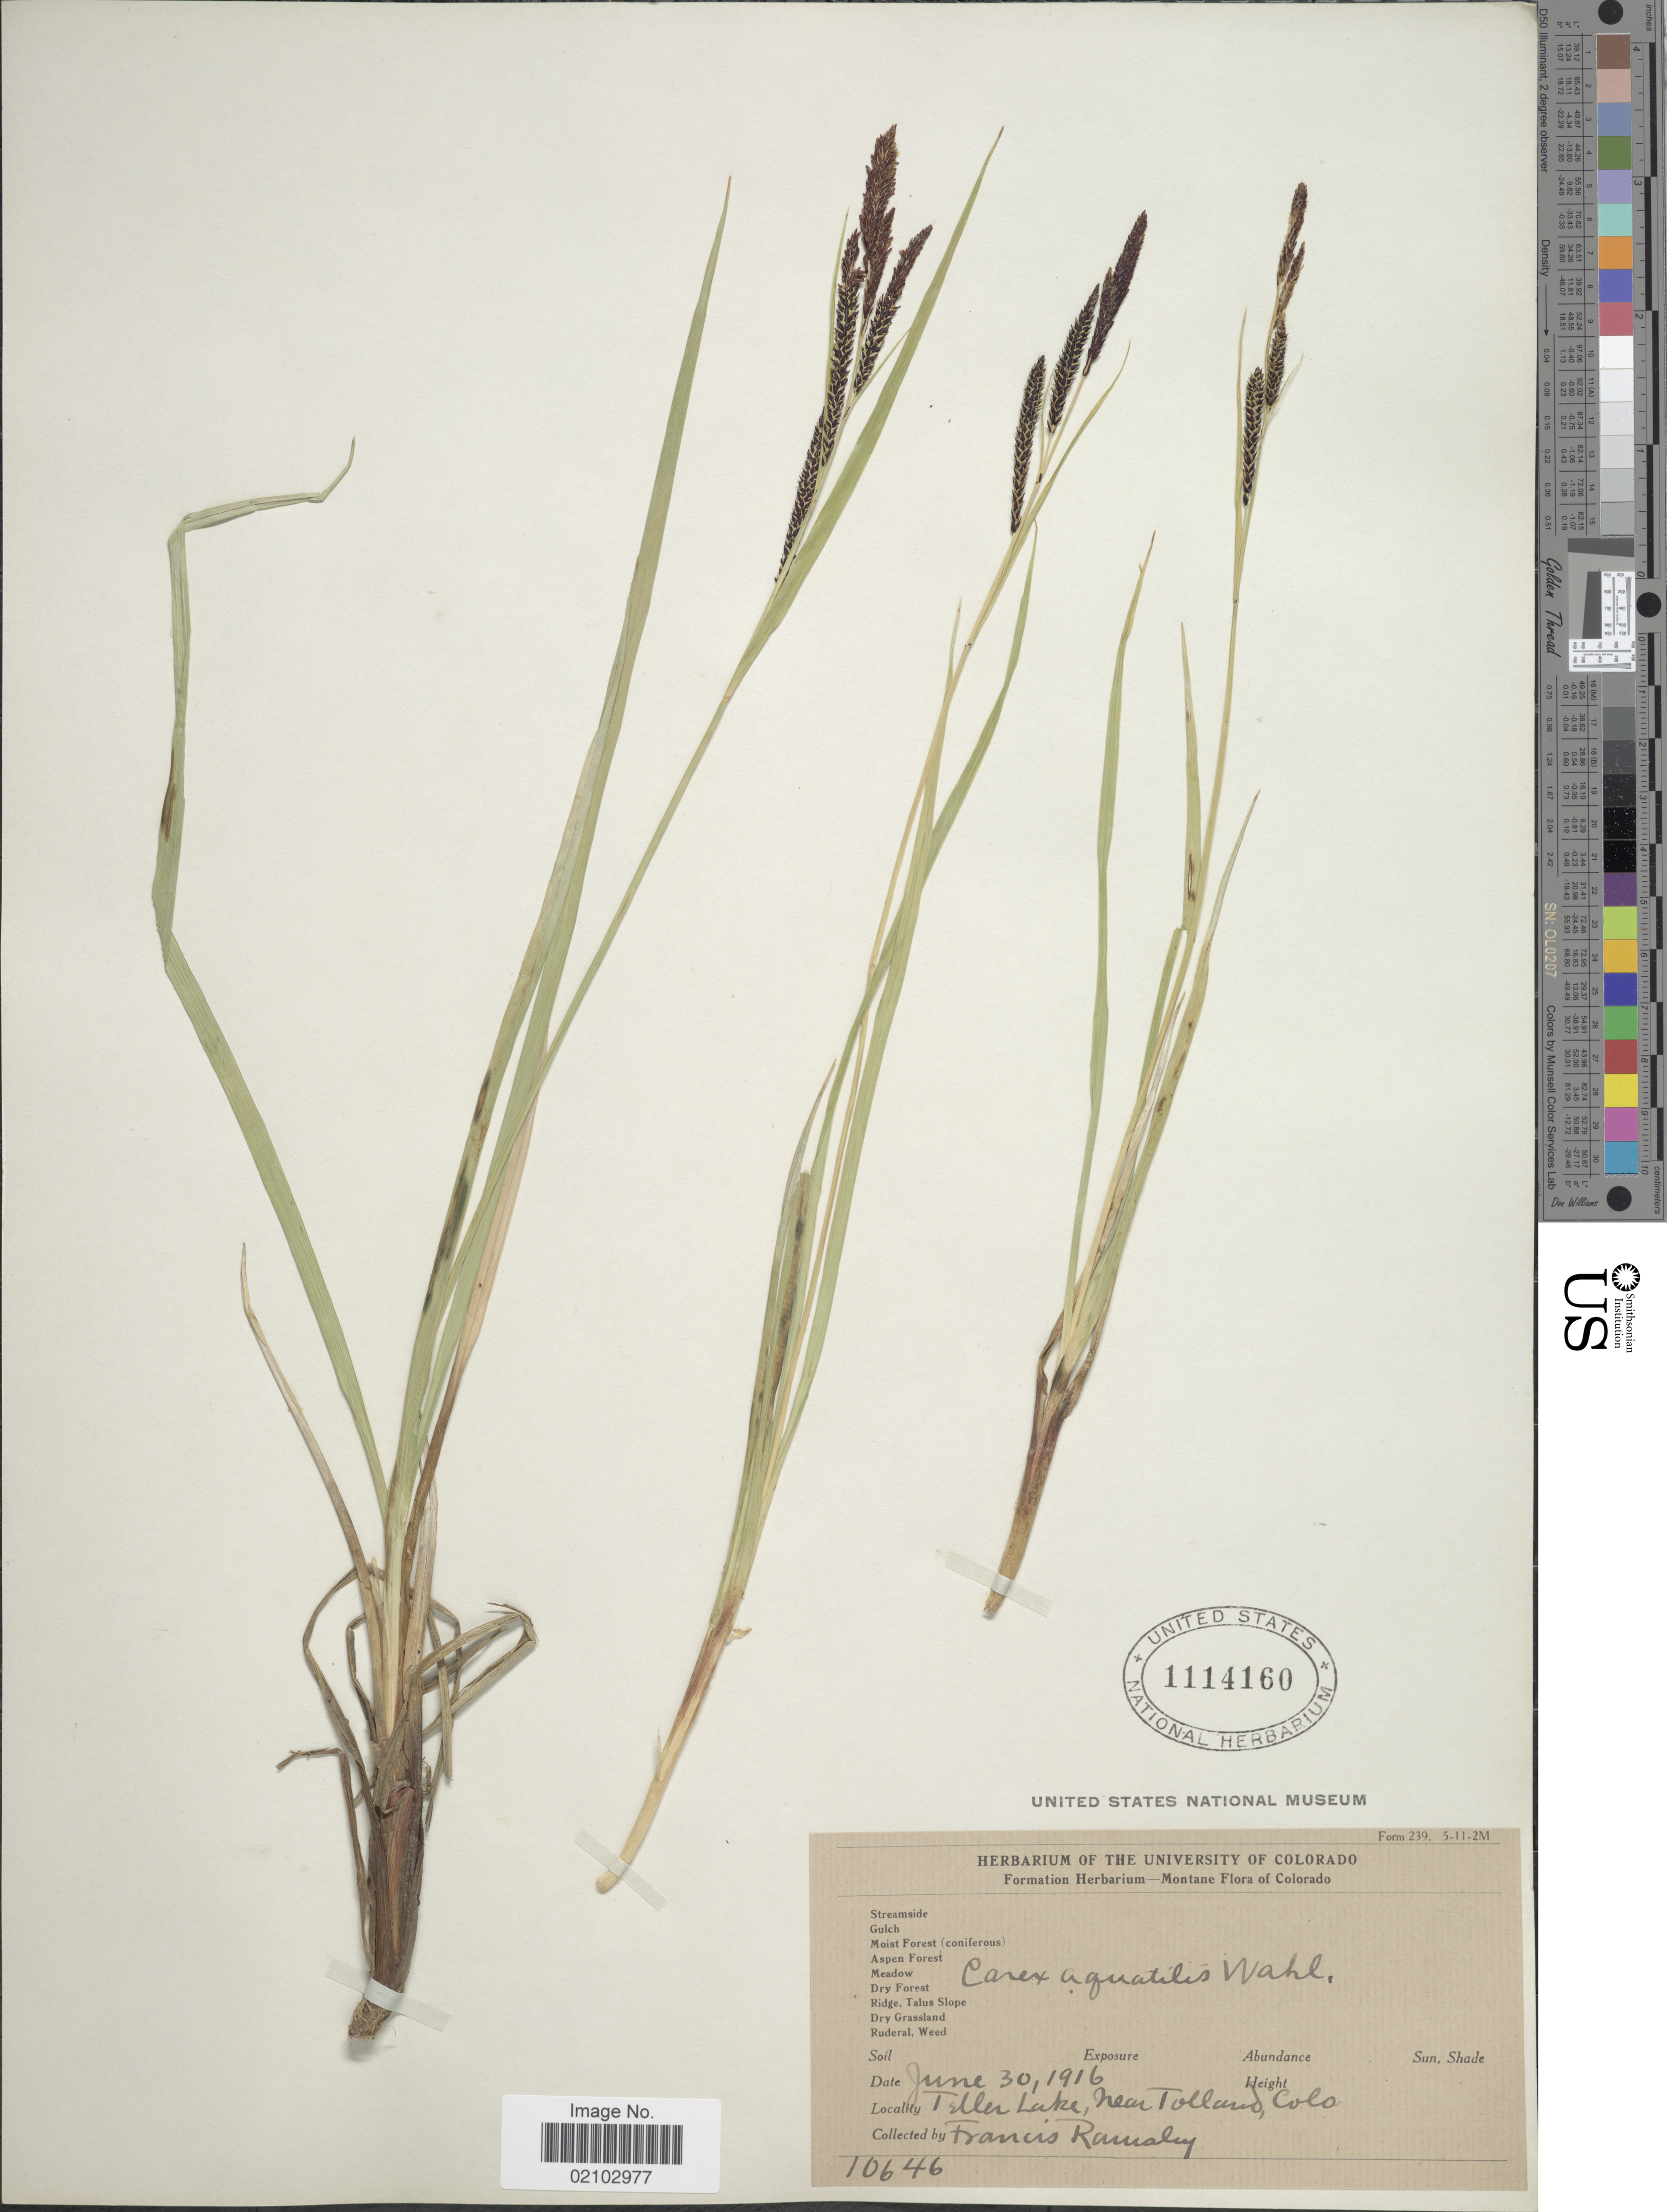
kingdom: Plantae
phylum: Tracheophyta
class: Liliopsida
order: Poales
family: Cyperaceae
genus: Carex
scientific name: Carex aquatilis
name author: Wahlenb.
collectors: F. Ramaley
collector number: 10646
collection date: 1916-06-30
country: United States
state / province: Colorado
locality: Teller Lake, near Tolland.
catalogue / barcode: US 1114160